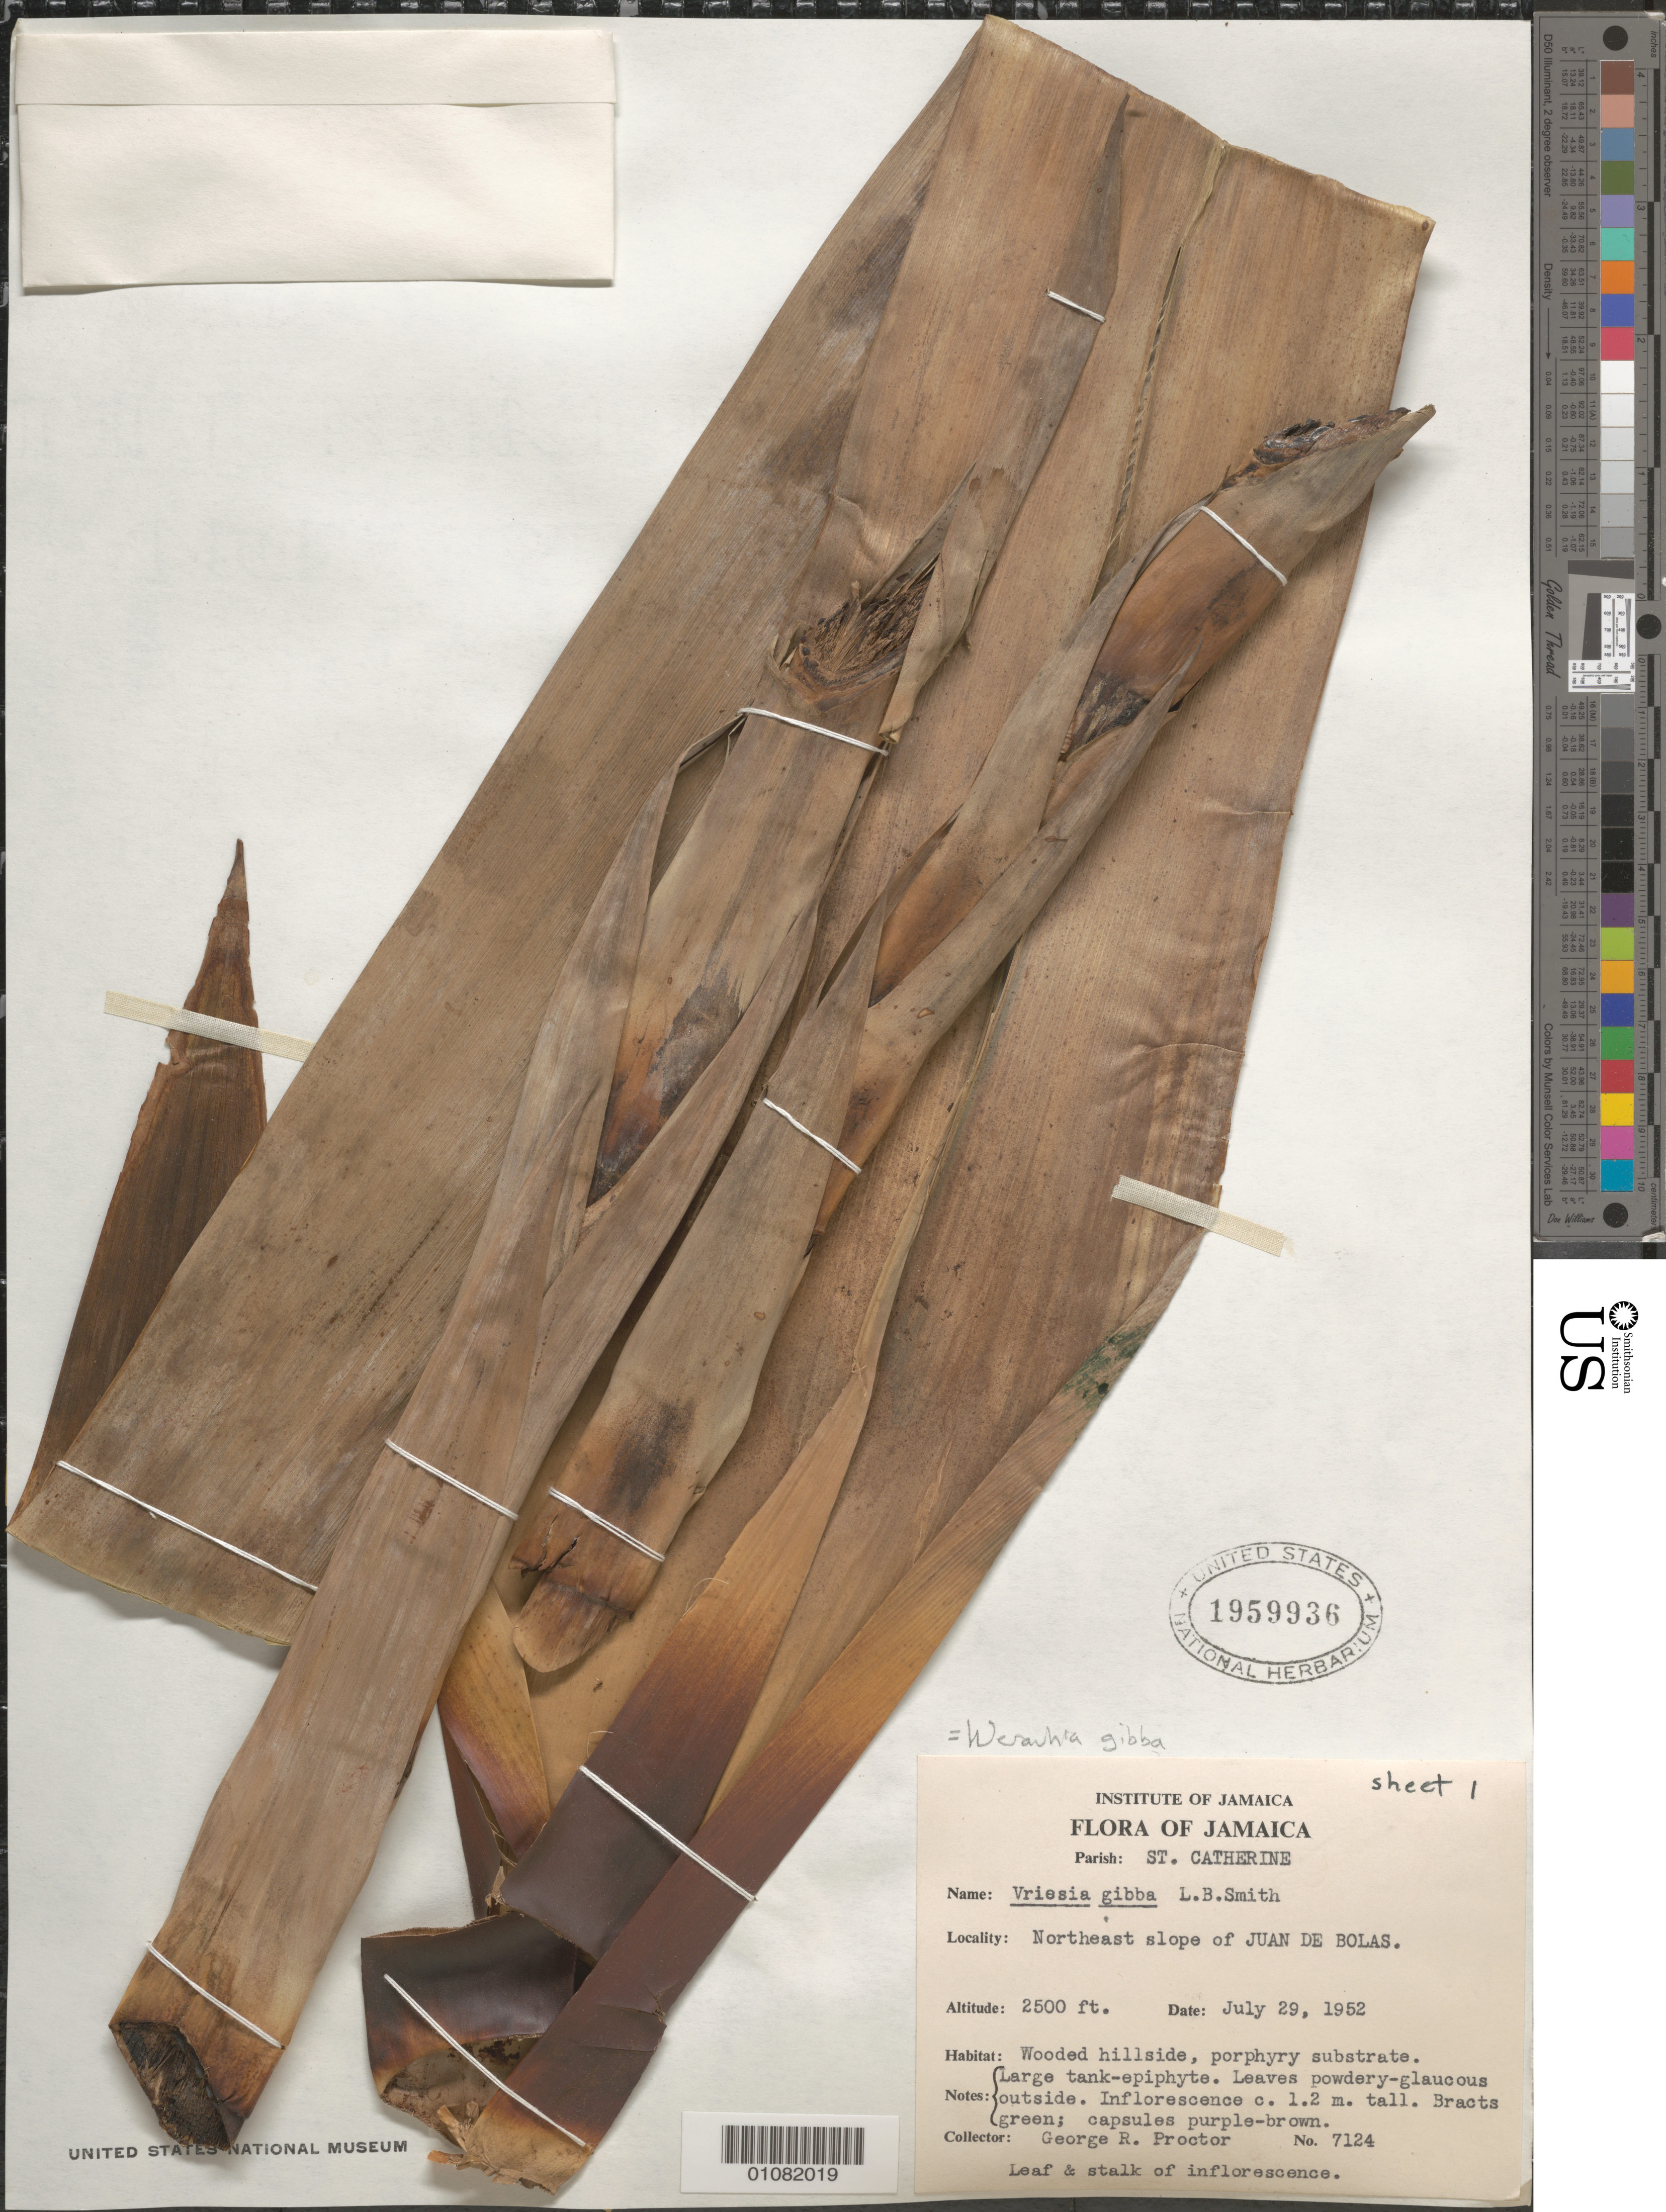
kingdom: Plantae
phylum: Tracheophyta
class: Liliopsida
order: Poales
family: Bromeliaceae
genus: Vriesea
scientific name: Vriesea gibba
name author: L.B. Sm.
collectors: G. R. Proctor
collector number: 7124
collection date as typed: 29 Jul 1952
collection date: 1952-07-29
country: Jamaica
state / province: Saint Catherine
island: Jamaica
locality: NE slope of Juan de Bolas.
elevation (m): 762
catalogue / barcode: US 1959936